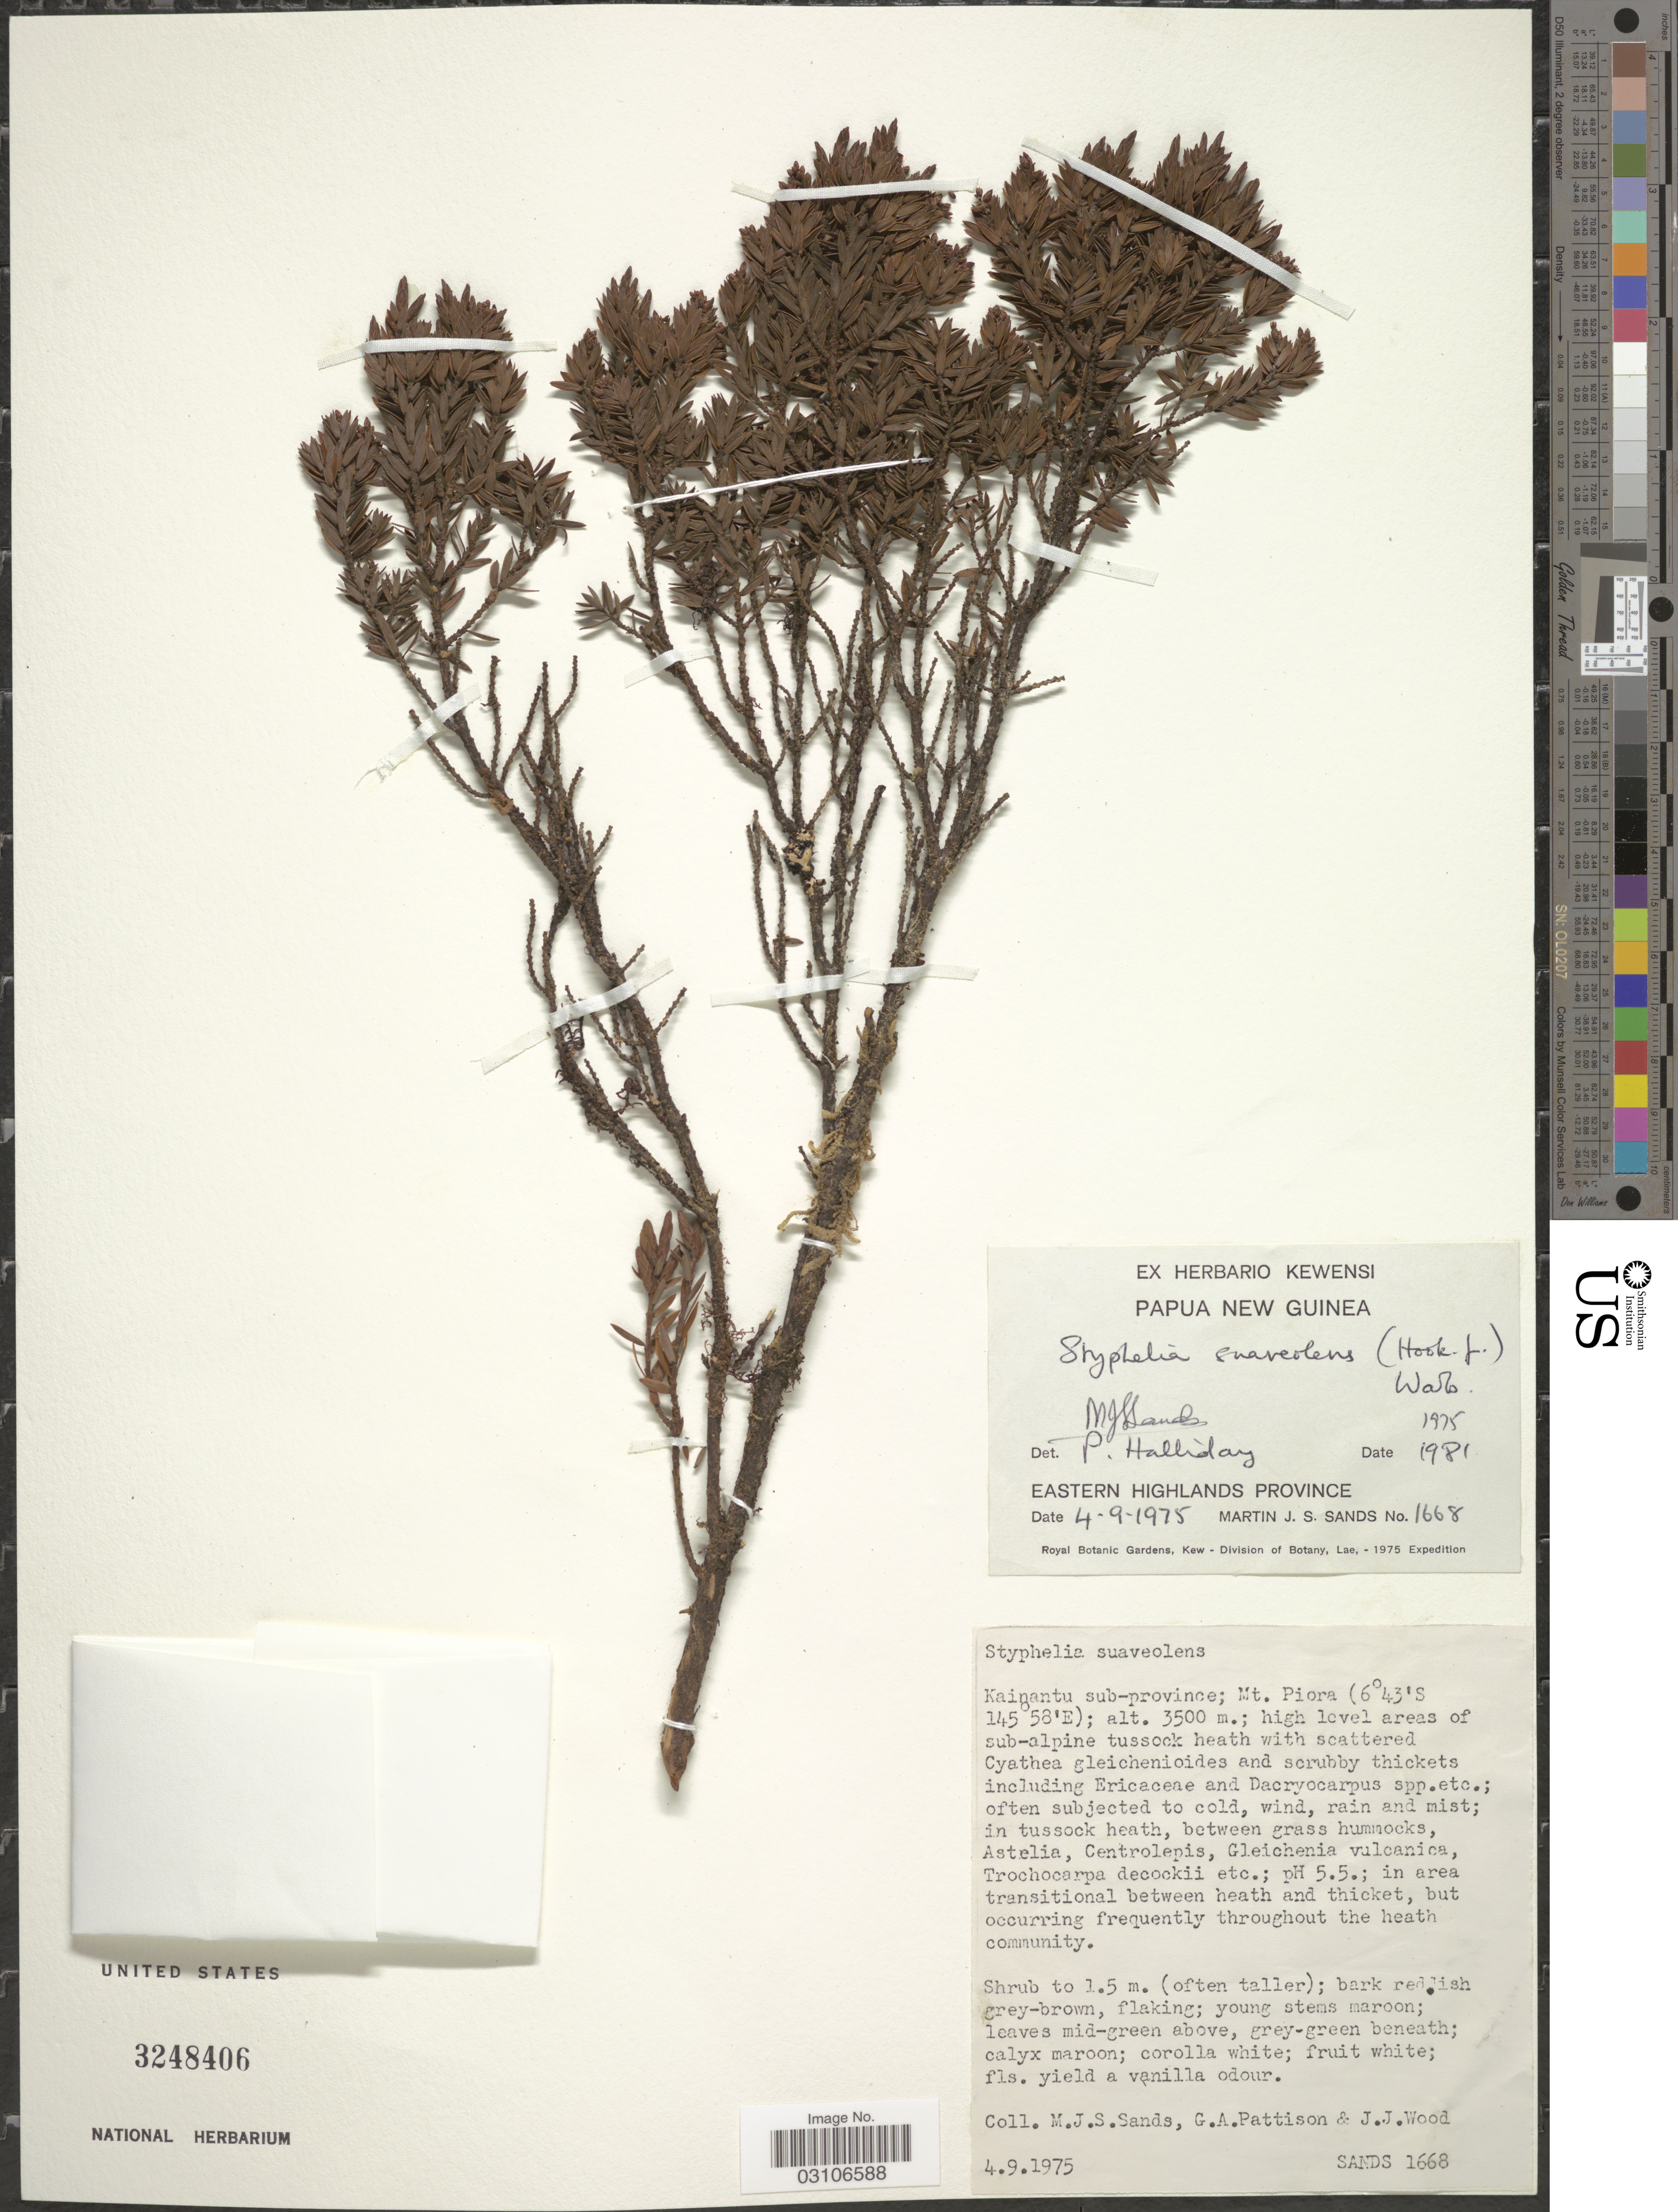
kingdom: Plantae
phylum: Tracheophyta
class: Magnoliopsida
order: Ericales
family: Ericaceae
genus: Styphelia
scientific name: Styphelia suaveolens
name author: (Hook. f.) Warb. ex P. Sarasin & Sarasin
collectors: M. Sands, G. Pattison & J. Wood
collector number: SANDS1668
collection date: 1975-09-04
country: Papua New Guinea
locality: Eastern Highlands Province. Kainantu sub-province; Mt. Piora.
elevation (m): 3500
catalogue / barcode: US 3248406